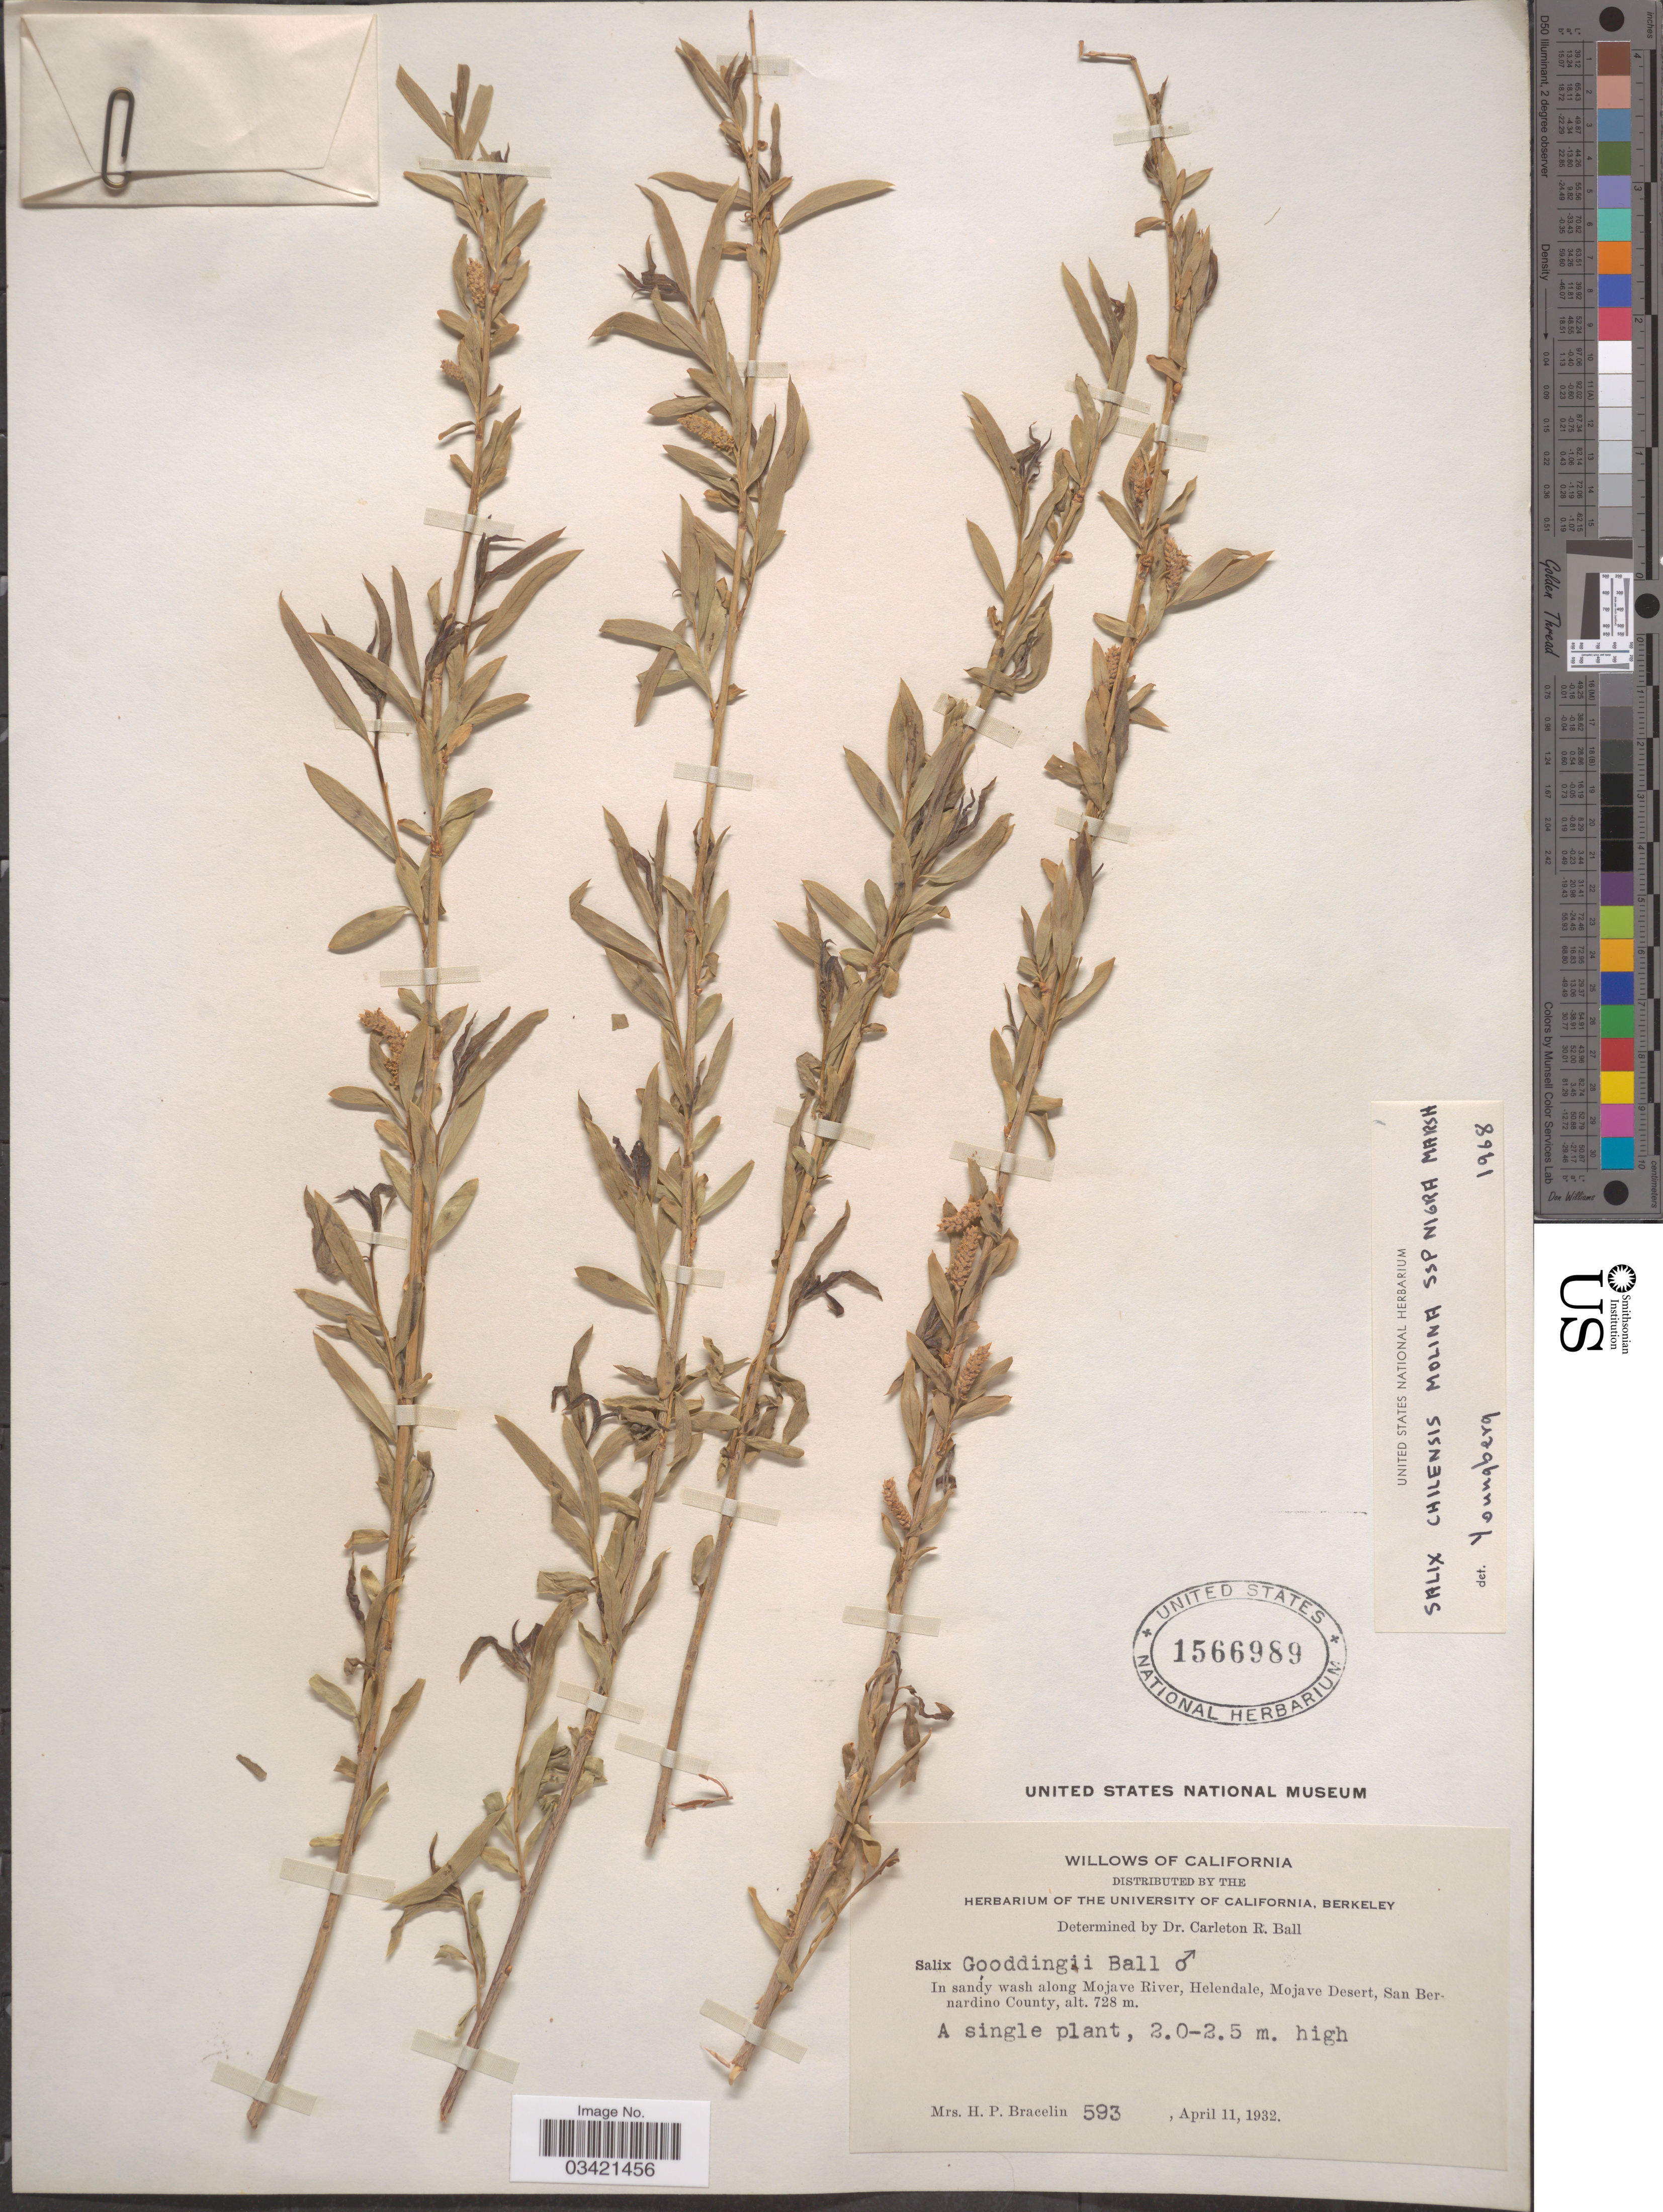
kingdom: Plantae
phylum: Tracheophyta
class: Magnoliopsida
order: Malpighiales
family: Salicaceae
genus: Salix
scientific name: Salix gooddingii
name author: C.R. Ball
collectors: H. Bracelin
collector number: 593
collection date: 1932-04-11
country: United States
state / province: California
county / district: San Bernardino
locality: In sandy wash along Mojave River, Helendale, Mojave Desert, San Bernardino County.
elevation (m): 728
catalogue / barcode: US 1566989